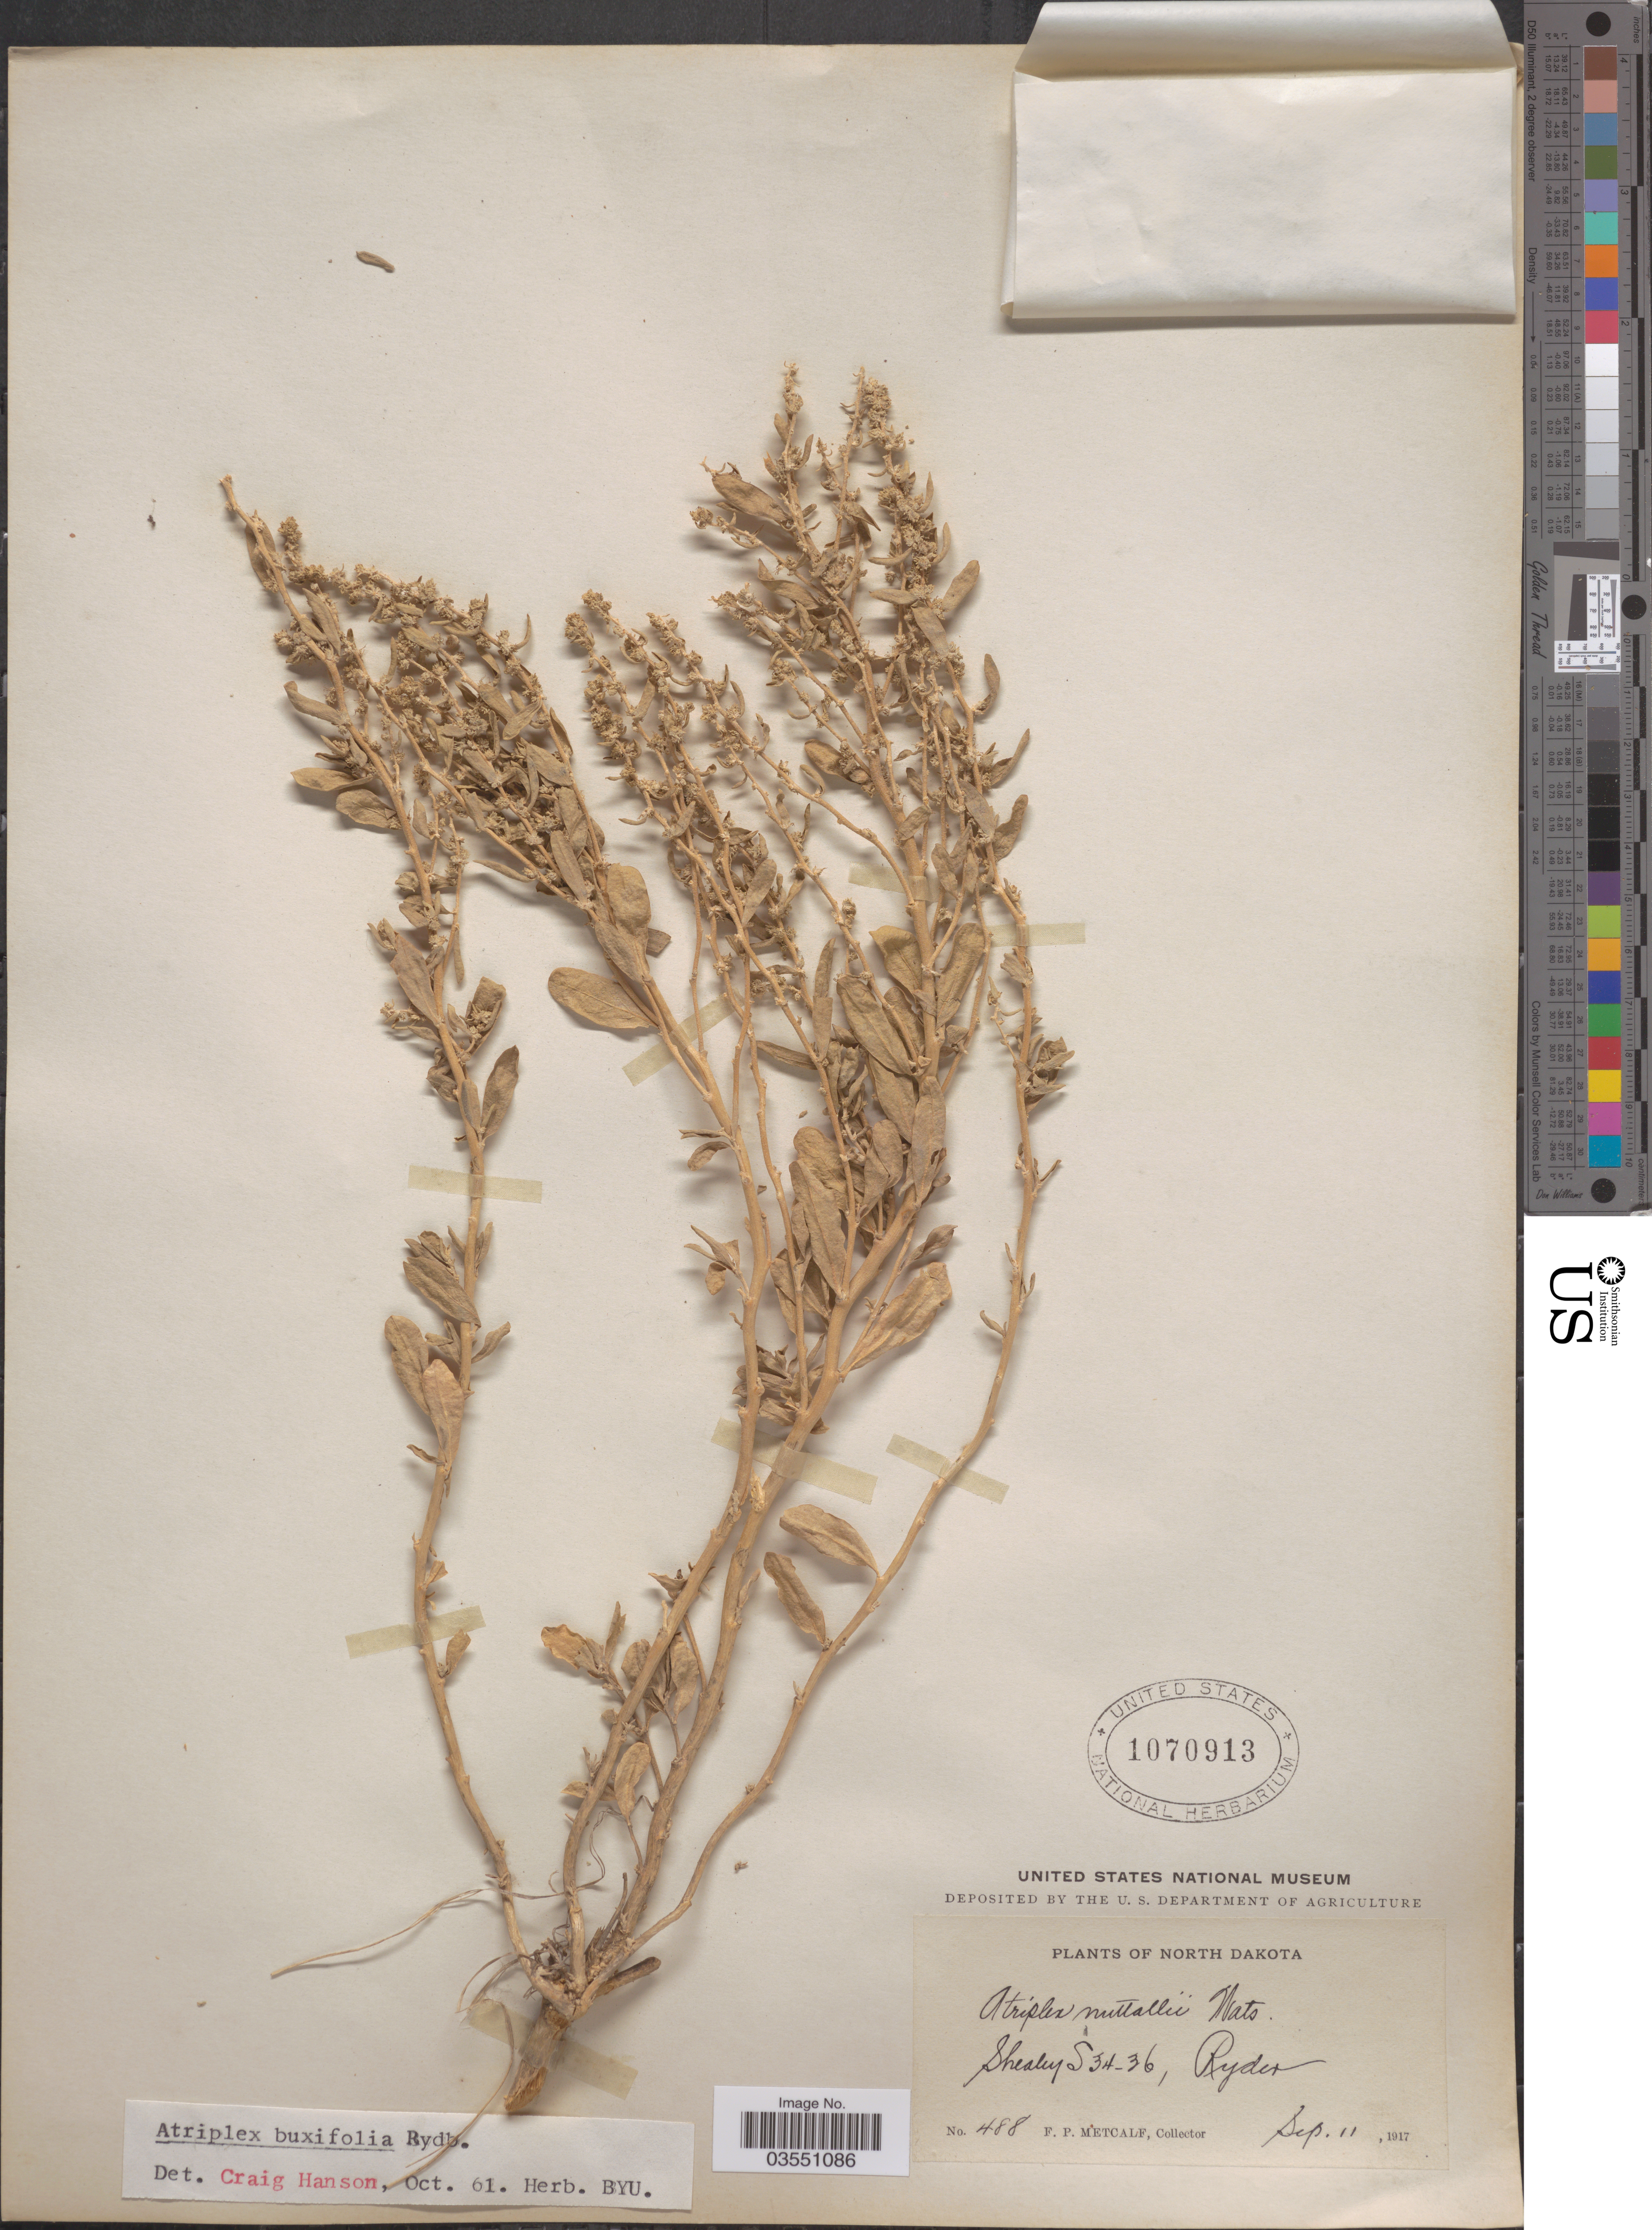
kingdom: Plantae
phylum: Tracheophyta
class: Magnoliopsida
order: Caryophyllales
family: Amaranthaceae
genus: Atriplex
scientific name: Atriplex buxifolia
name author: Rydb.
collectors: F. Metcalf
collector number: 488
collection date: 1917-09-11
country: United States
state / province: North Dakota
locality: Shealey S 34-36, Ryder.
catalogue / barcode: US 1070913